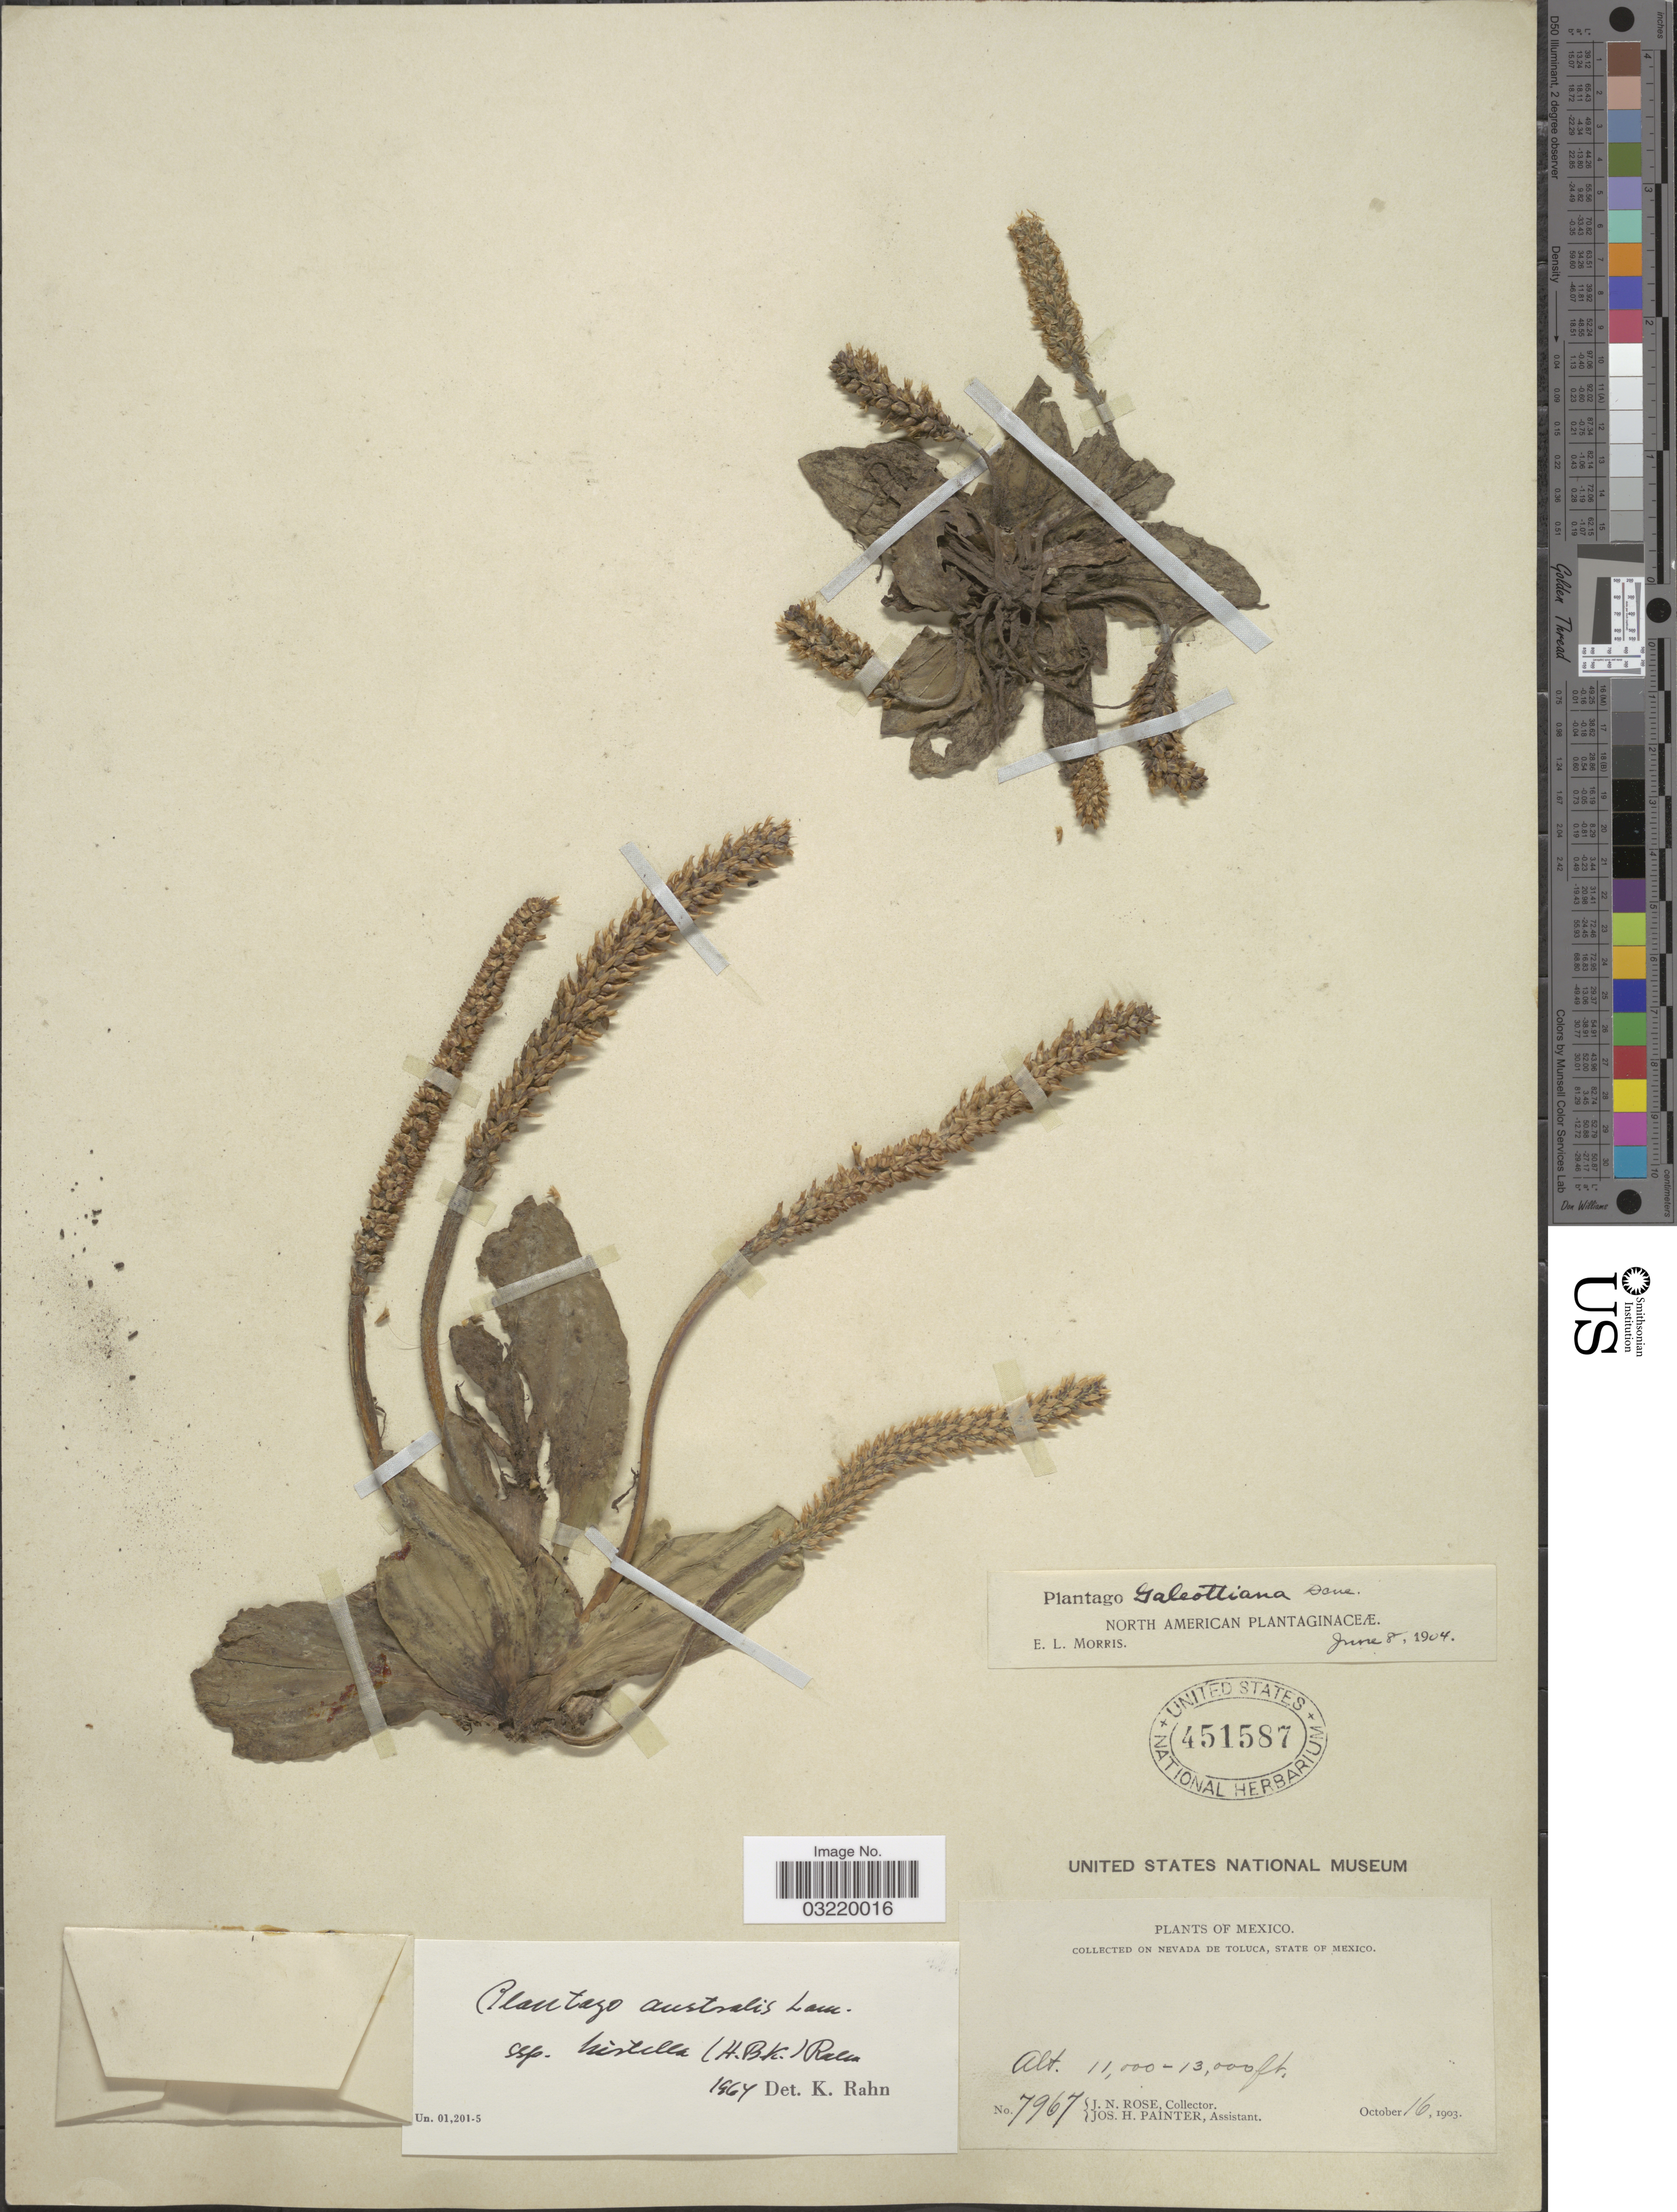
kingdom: Plantae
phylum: Tracheophyta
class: Magnoliopsida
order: Lamiales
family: Plantaginaceae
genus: Plantago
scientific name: Plantago australis subsp. hirtella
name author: (Kunth) Rahn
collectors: J. N. Rose & J. H. Painter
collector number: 7967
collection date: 1903-10-16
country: Mexico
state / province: México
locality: On Nevada de Toluca.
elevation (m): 3353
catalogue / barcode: US 451587